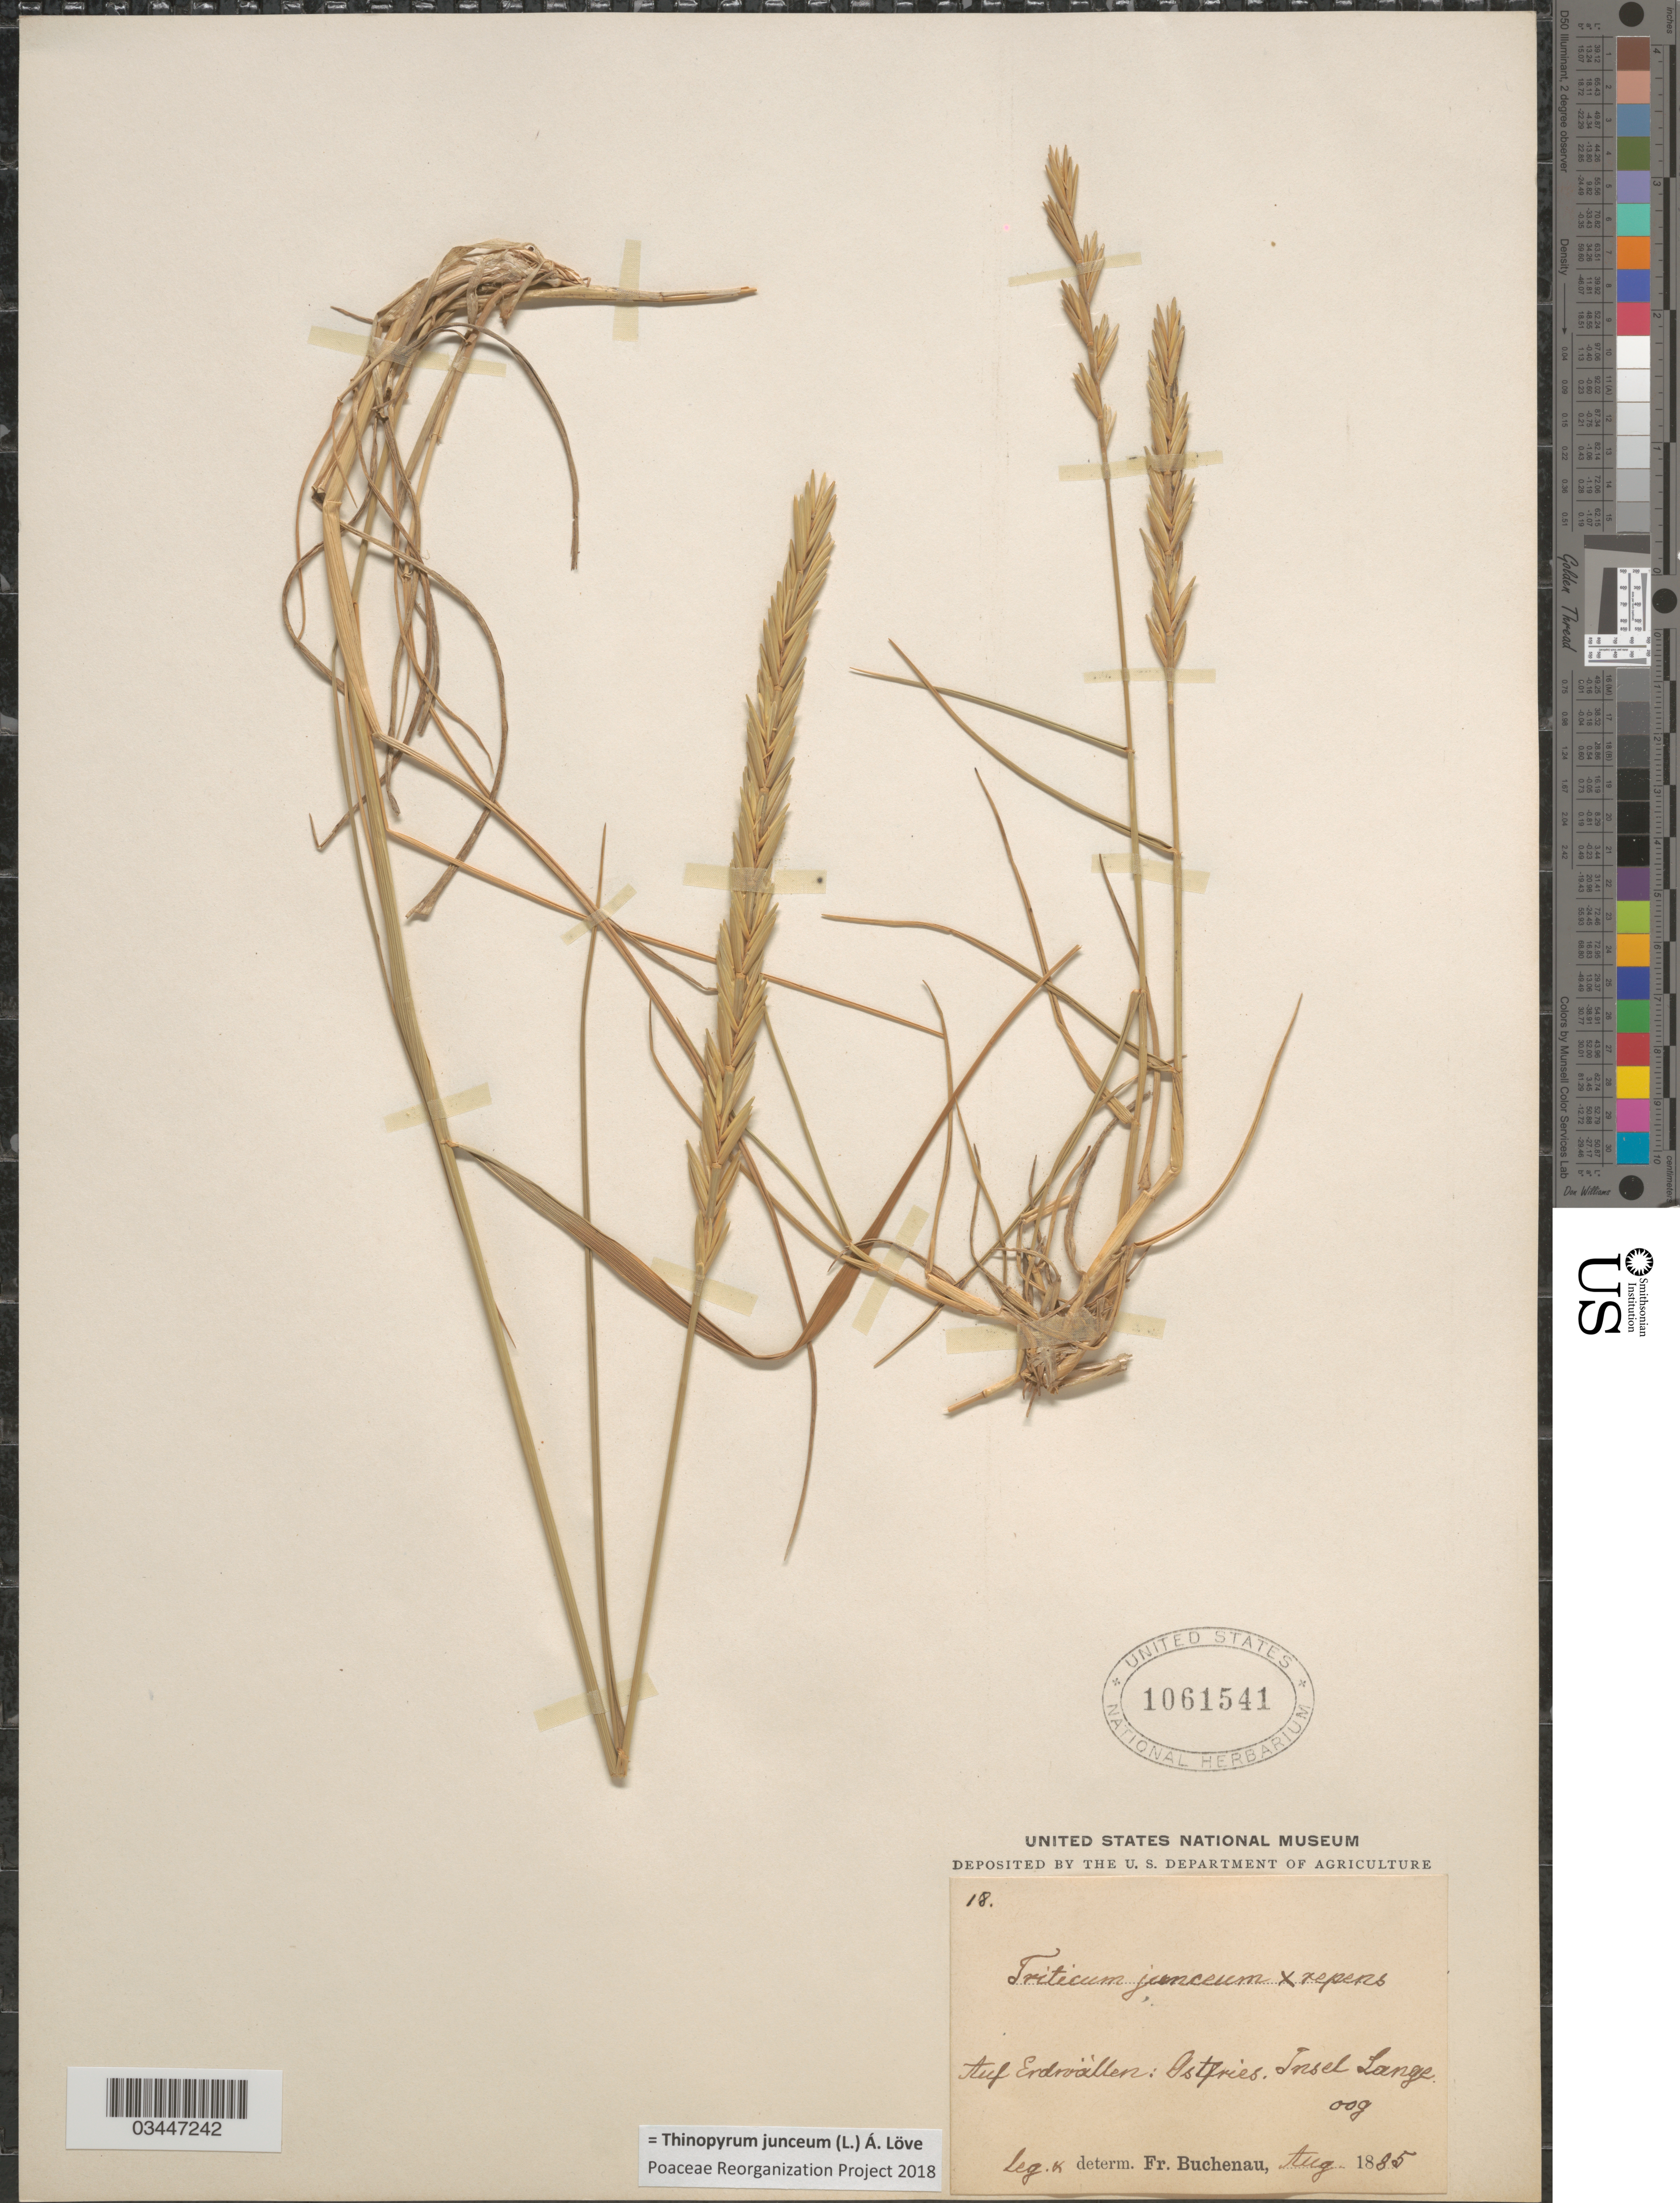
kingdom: Plantae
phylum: Tracheophyta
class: Liliopsida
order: Poales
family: Poaceae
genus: Thinopyrum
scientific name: Thinopyrum junceum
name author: (L.) Á. Löve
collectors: F. Buchenau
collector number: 18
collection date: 1885-08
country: Germany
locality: Auf Erdrvàllen: Ostfries. Insel Lange. oog.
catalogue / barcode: US 1061541